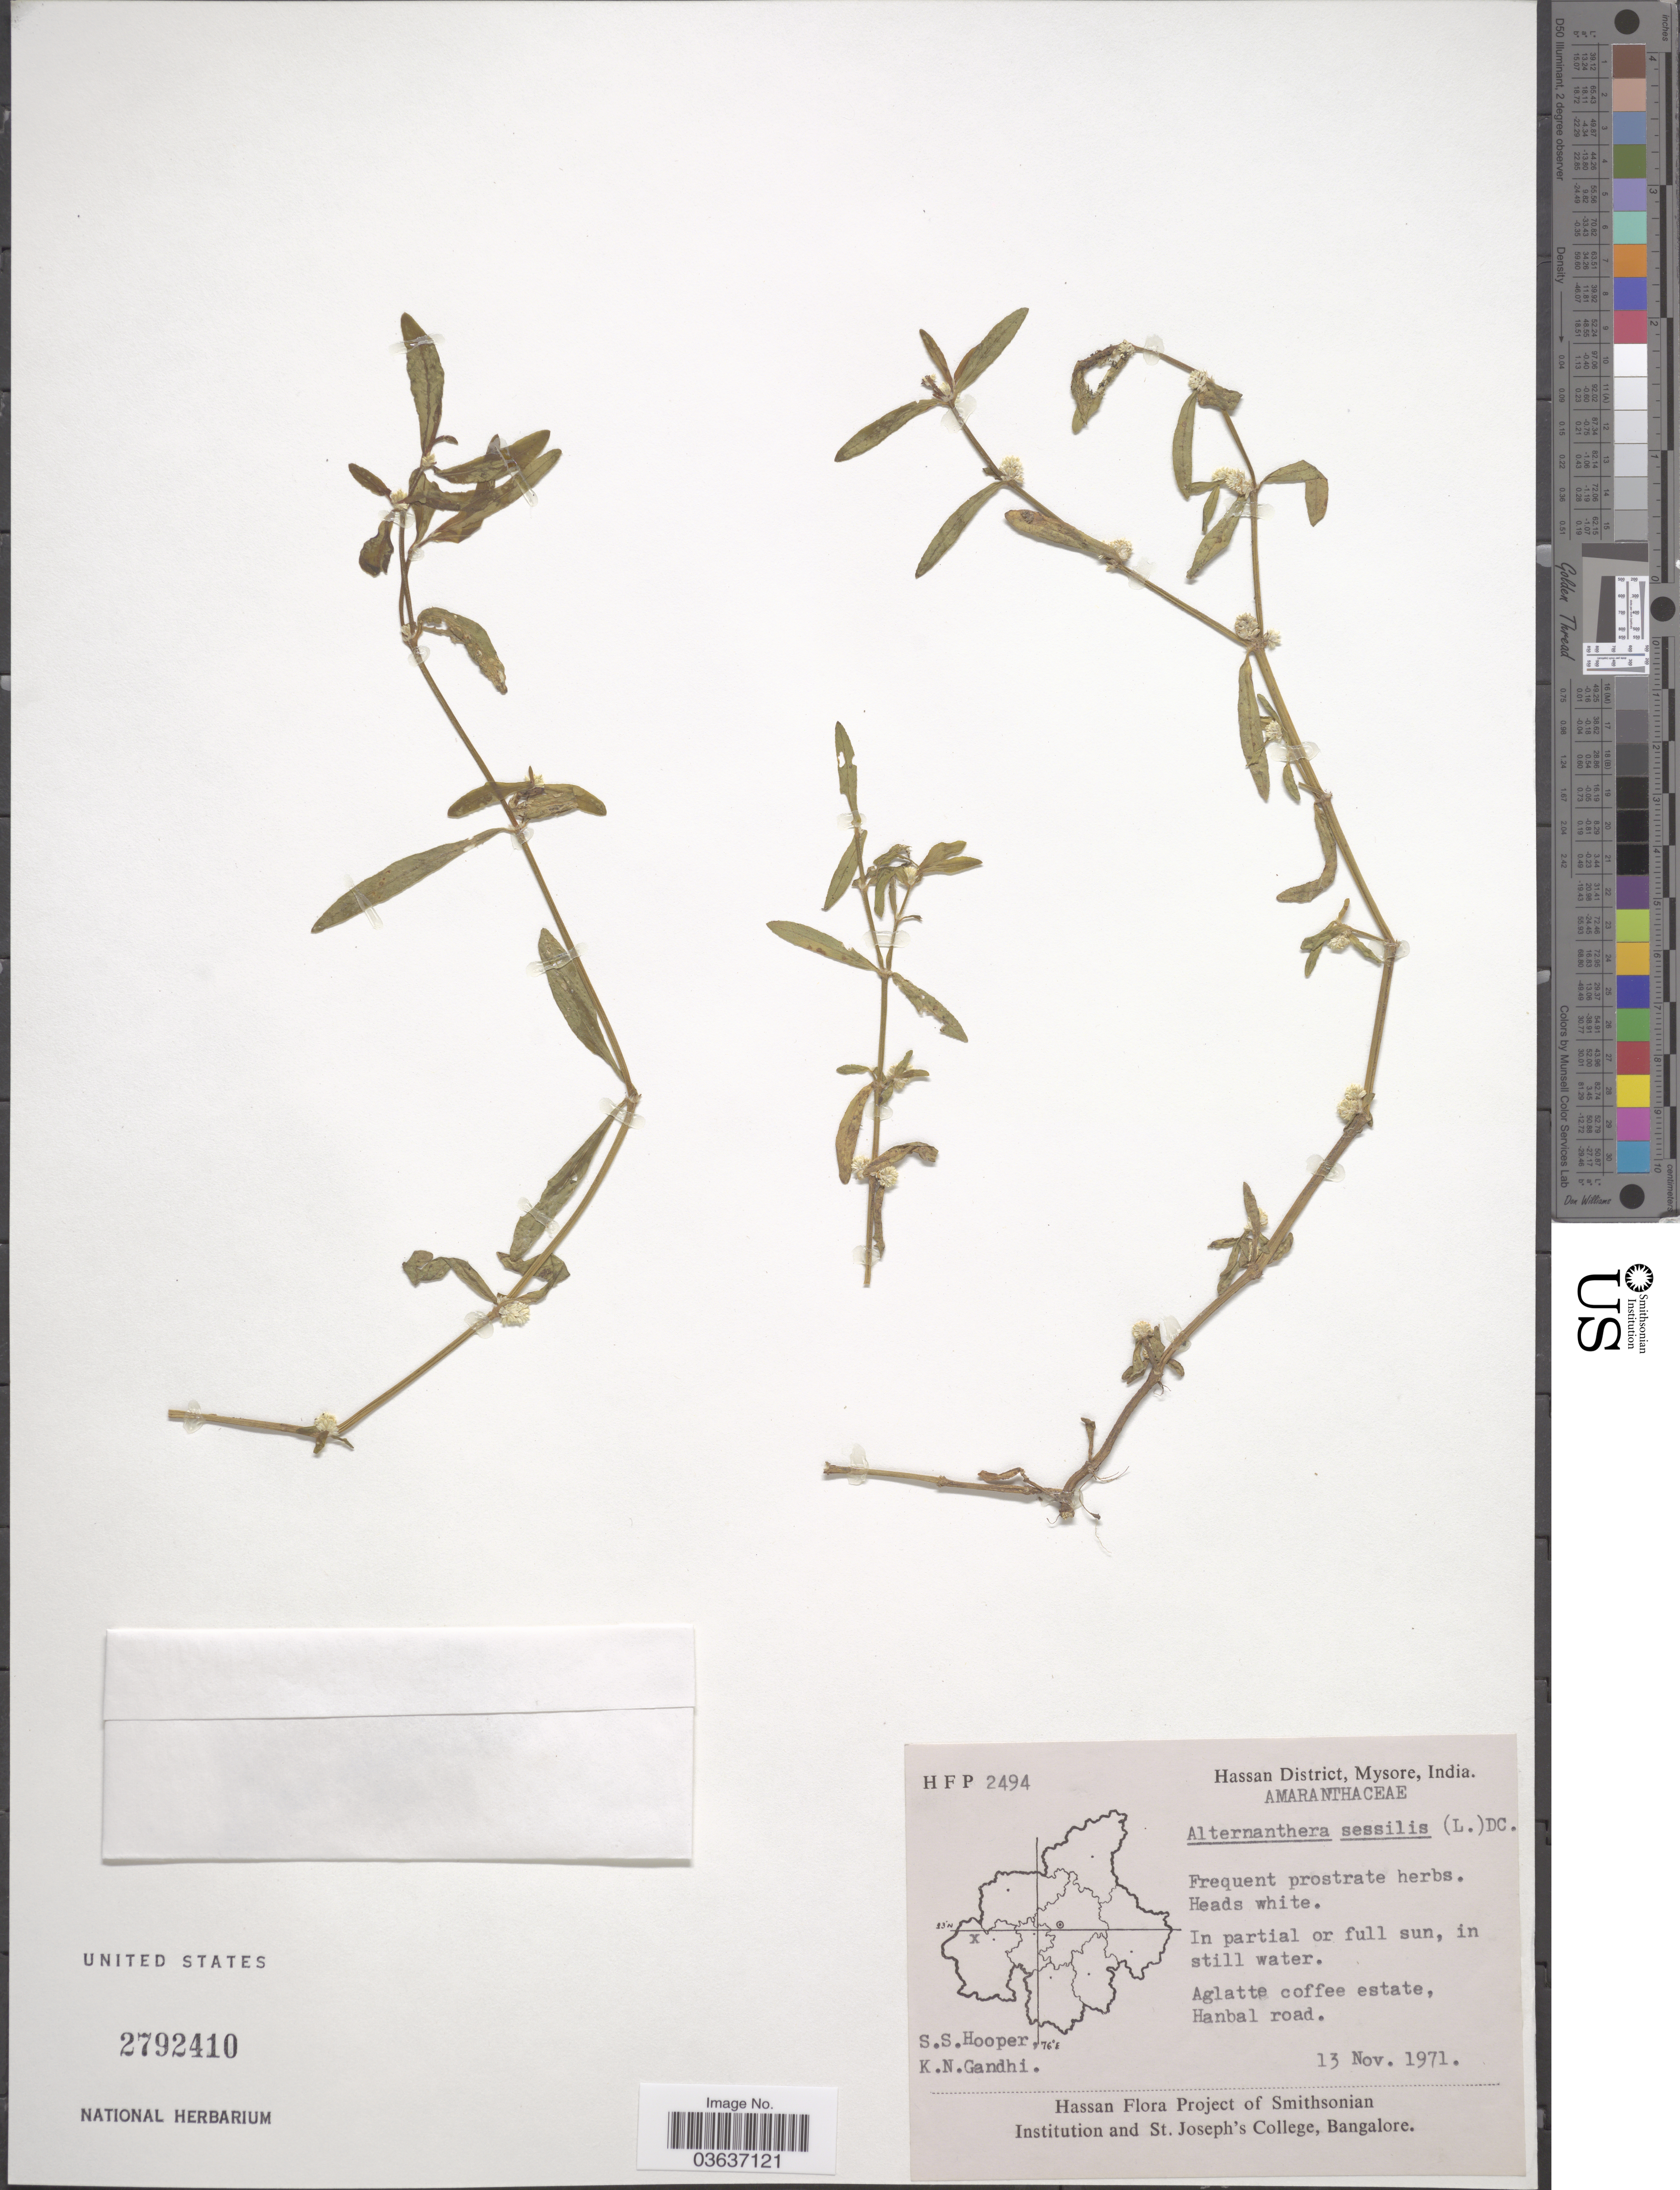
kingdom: Plantae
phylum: Tracheophyta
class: Magnoliopsida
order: Caryophyllales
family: Amaranthaceae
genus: Alternanthera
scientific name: Alternanthera sessilis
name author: (L.) DC.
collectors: S. S. Hooper & K. N. Gandhi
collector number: HFP2494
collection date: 1971-11-13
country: India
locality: Hassan District, Mysore. Aglatte coffee estate, Hanbal road.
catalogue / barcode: US 2792410